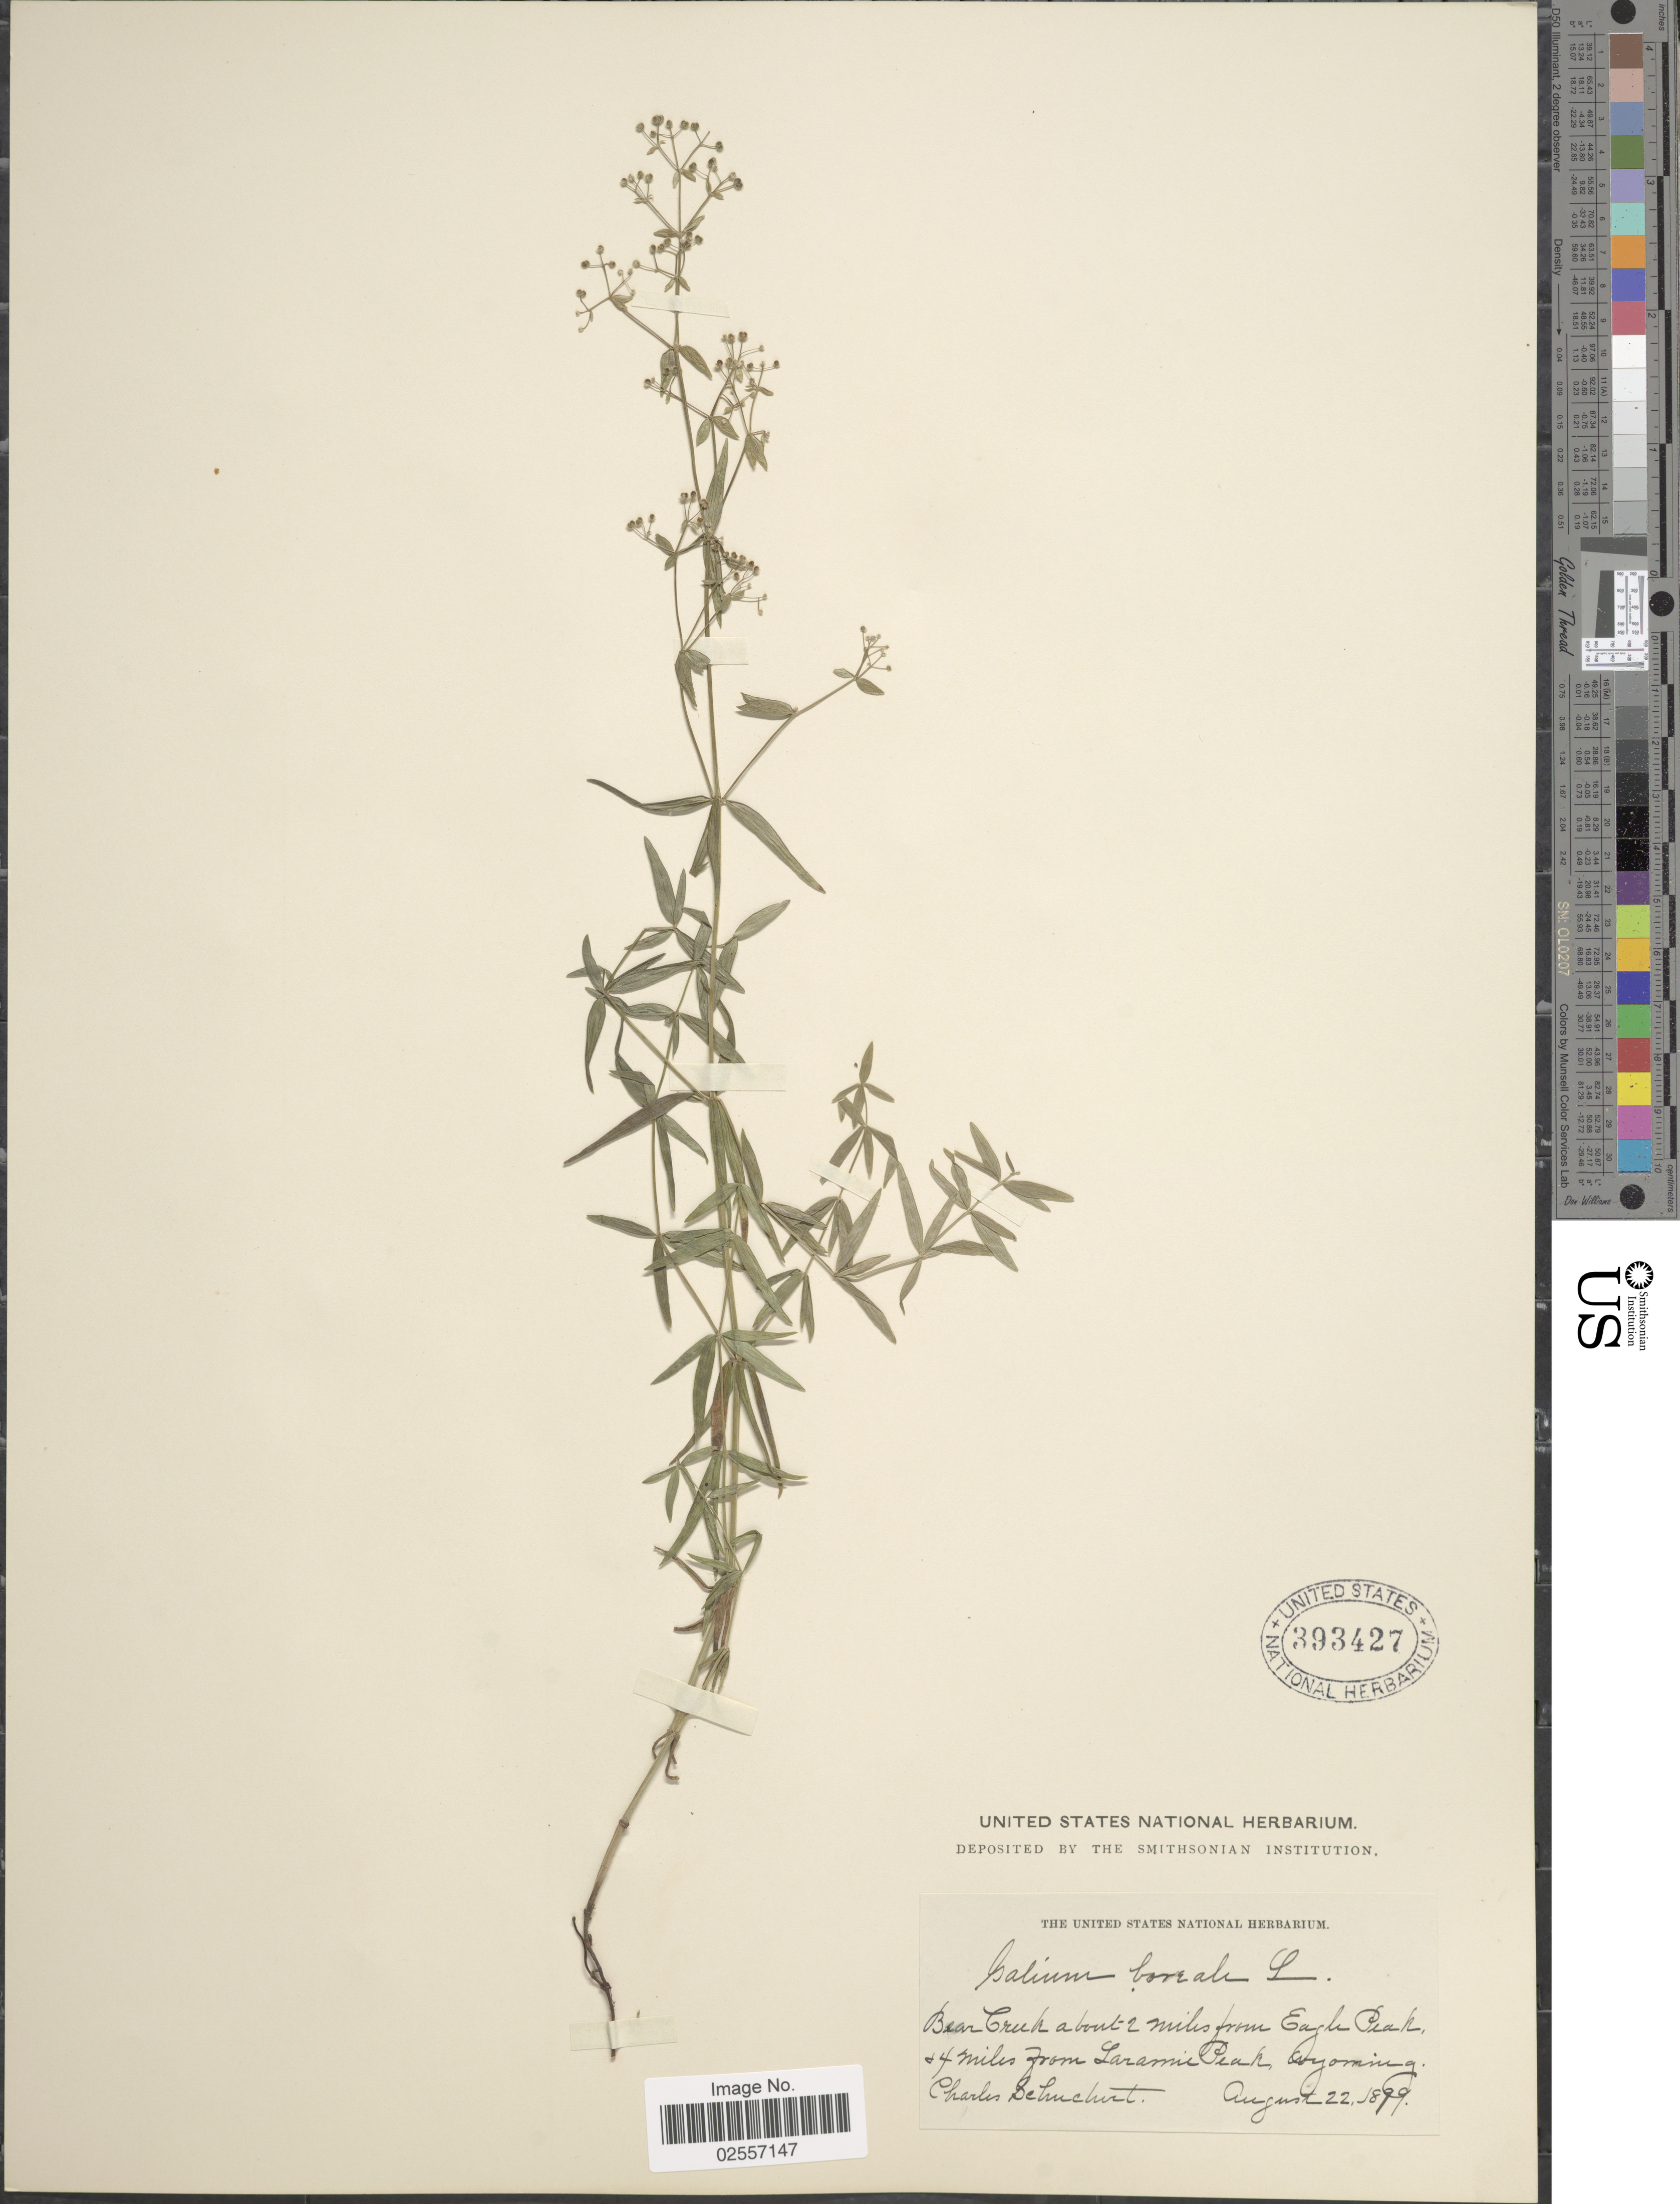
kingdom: Plantae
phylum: Tracheophyta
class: Magnoliopsida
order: Gentianales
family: Rubiaceae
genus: Galium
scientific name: Galium boreale L.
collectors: C. Schuchert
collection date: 1899-08-22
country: United States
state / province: Wyoming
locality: Bear Creek about 2 miles from Eagle Peak, & 4 miles from Laramie Peak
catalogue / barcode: US 393427